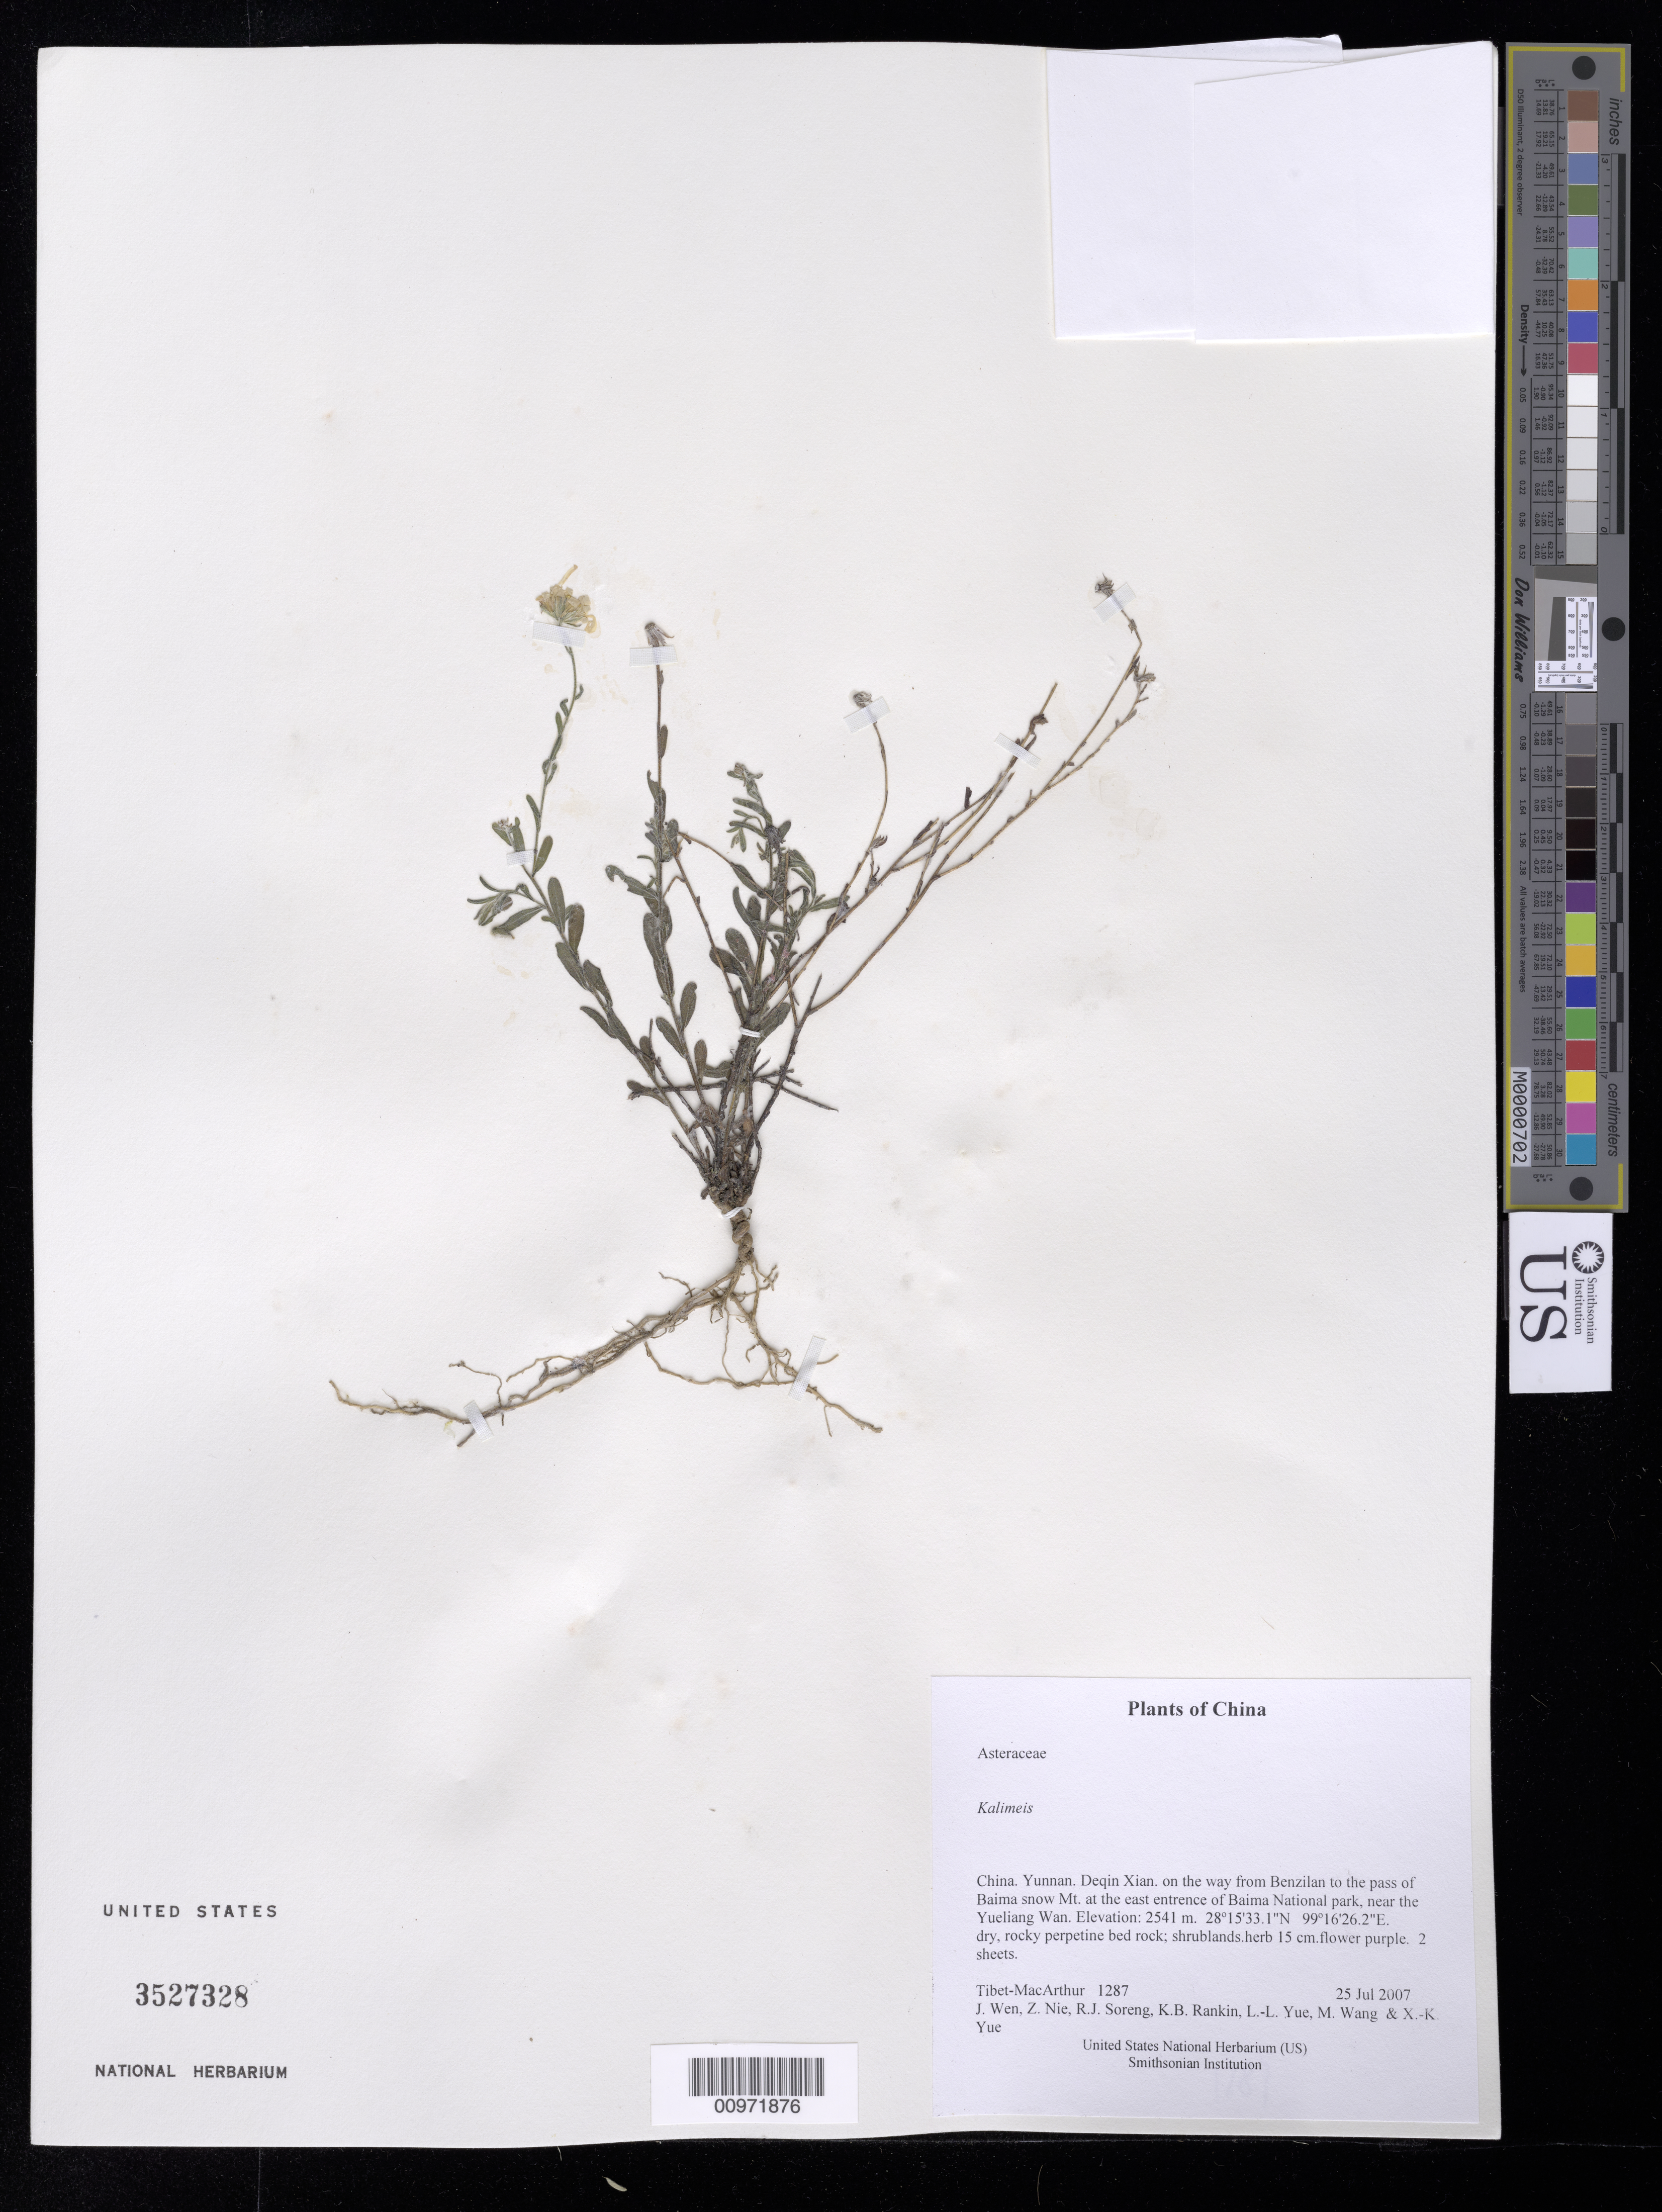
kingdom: Plantae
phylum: Tracheophyta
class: Magnoliopsida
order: Asterales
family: Asteraceae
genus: Aster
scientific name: Aster sp.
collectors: Tibet-MacArthur, J. Wen, Z. Nie, R. J. Soreng, K. Rankin, L. Yue, M. Wang & X. Yue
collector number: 1288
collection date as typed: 26 Jul 2007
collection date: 2007-07-26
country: China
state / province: Yunnan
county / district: Deqin Xian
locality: along Rt. 214, between km markers 1943 and 1944, just N of Su Song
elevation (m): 2875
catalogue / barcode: US 3527328